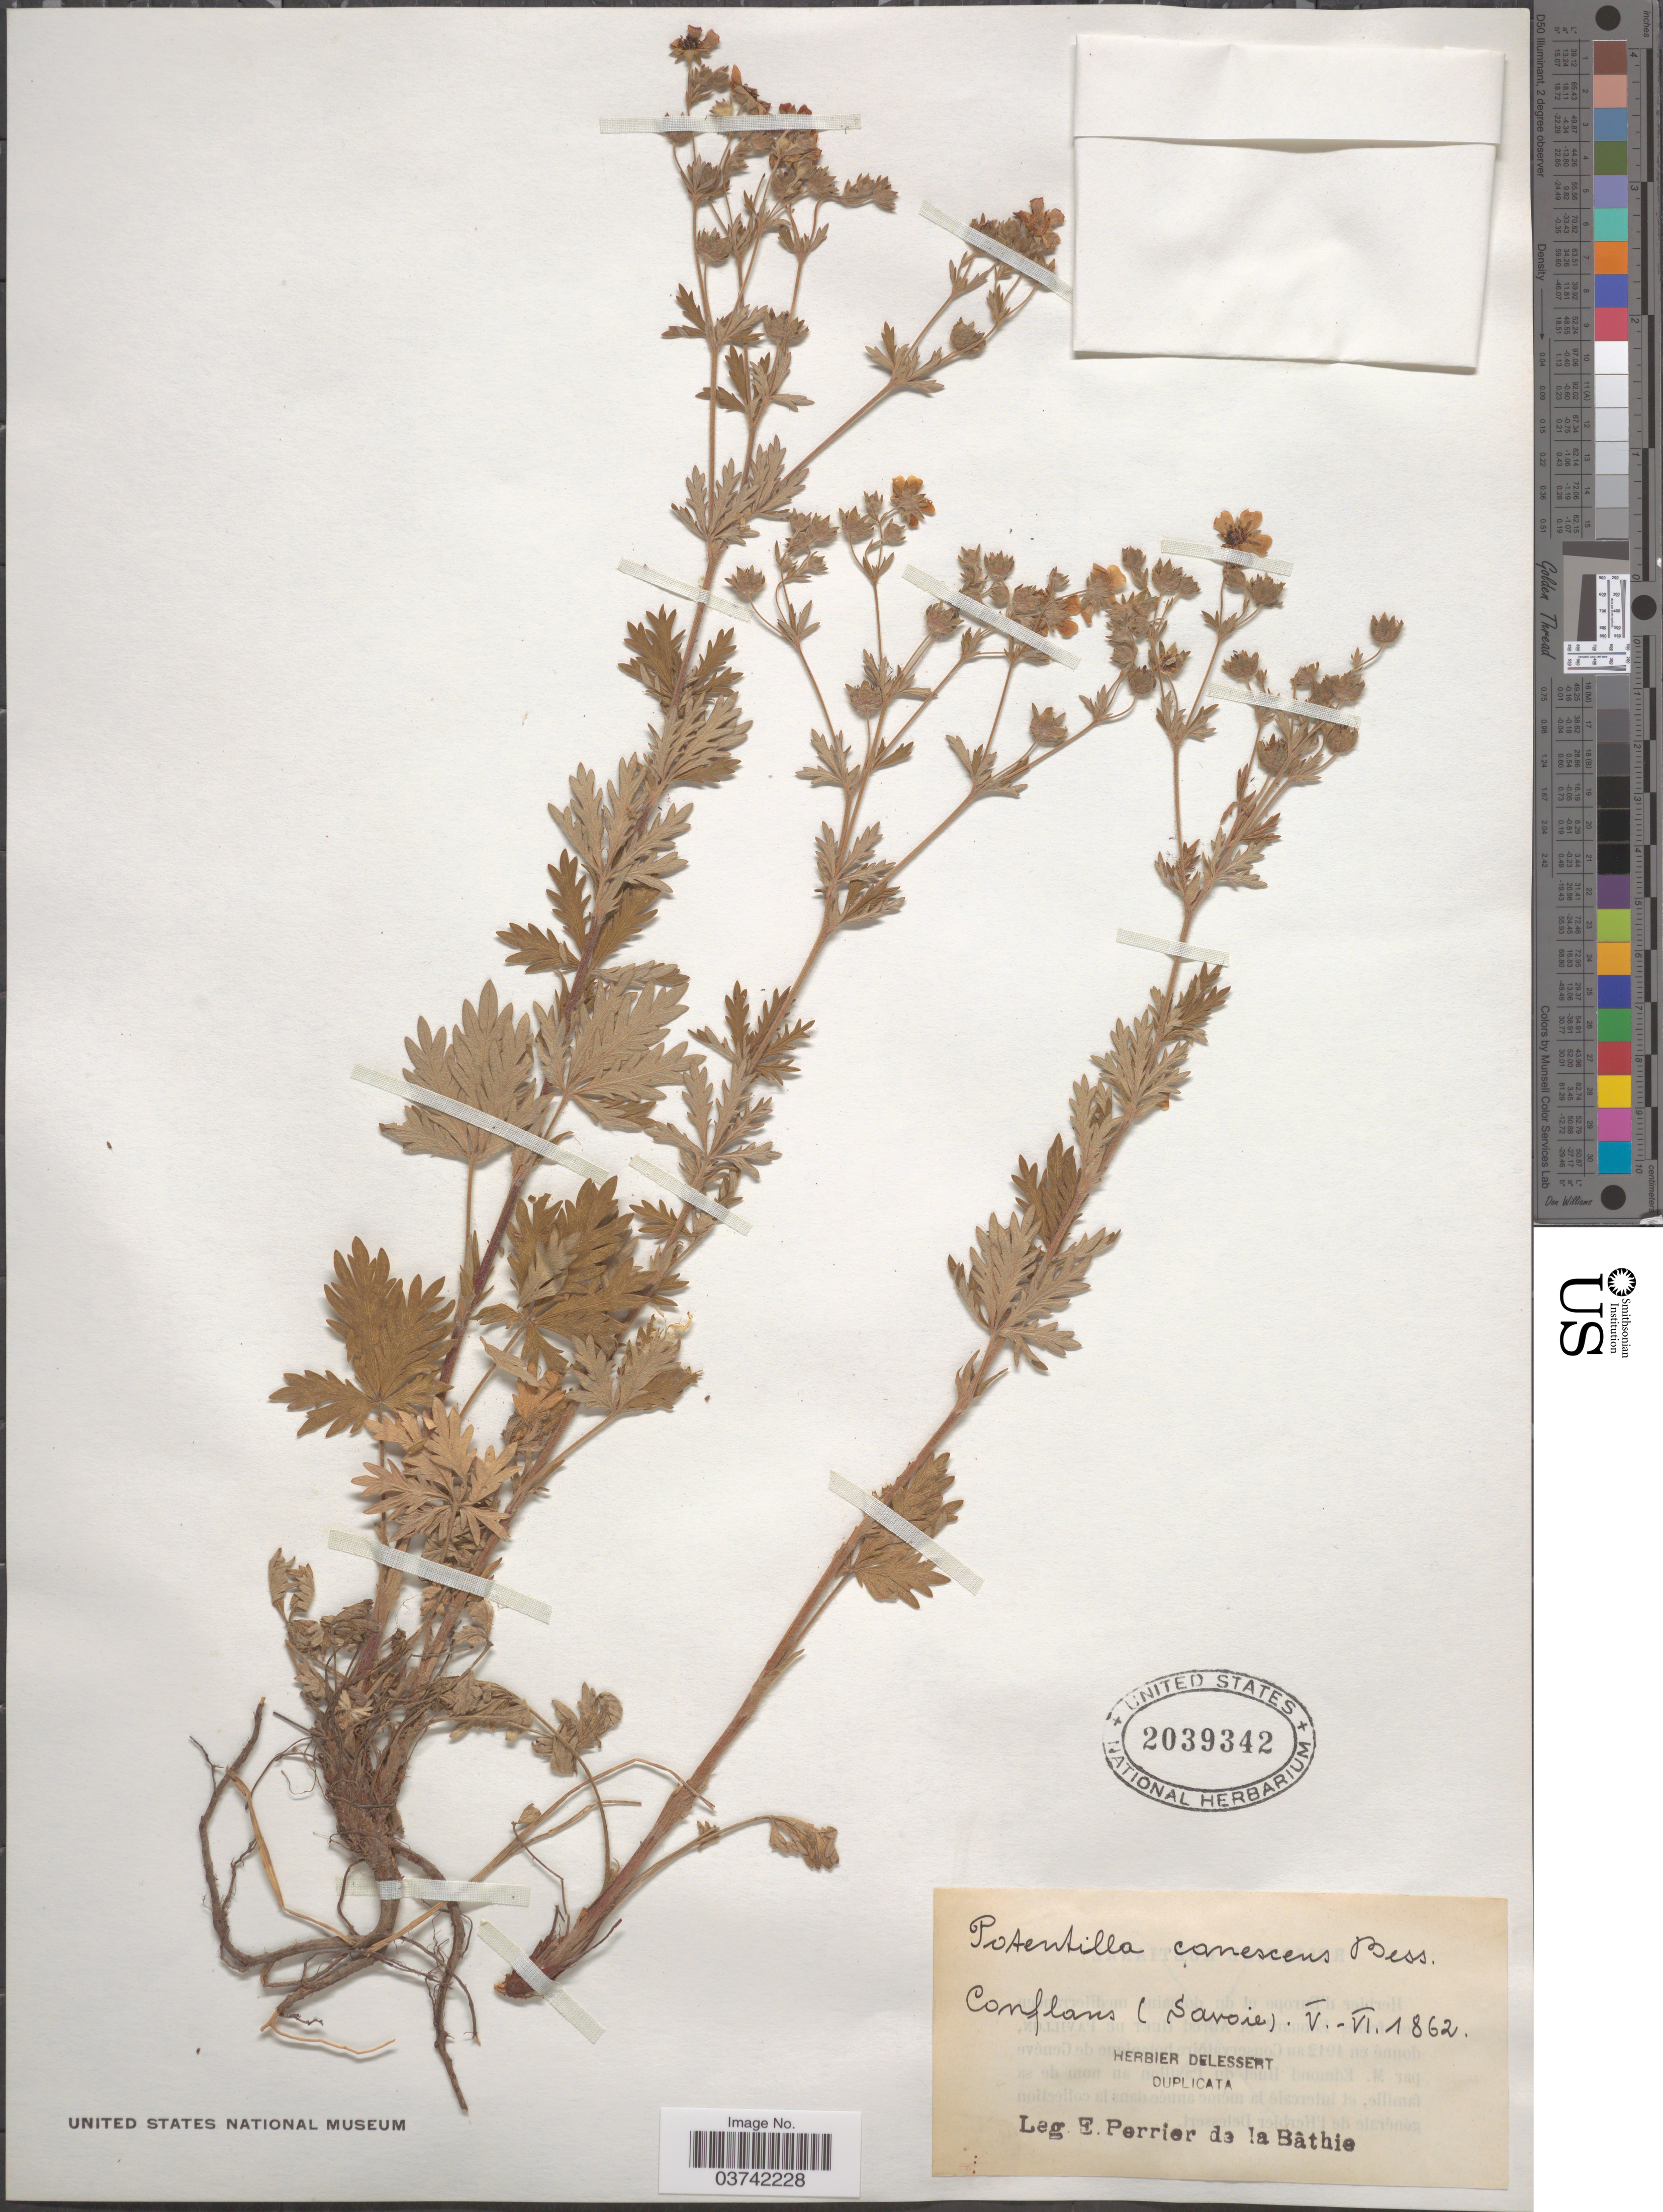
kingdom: Plantae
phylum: Tracheophyta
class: Magnoliopsida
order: Rosales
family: Rosaceae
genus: Potentilla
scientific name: Potentilla canescens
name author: Besser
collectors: E. Perrier de la Bâthie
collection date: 1862-05/1862-06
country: France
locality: Conflans (Savoie).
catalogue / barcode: US 2039342